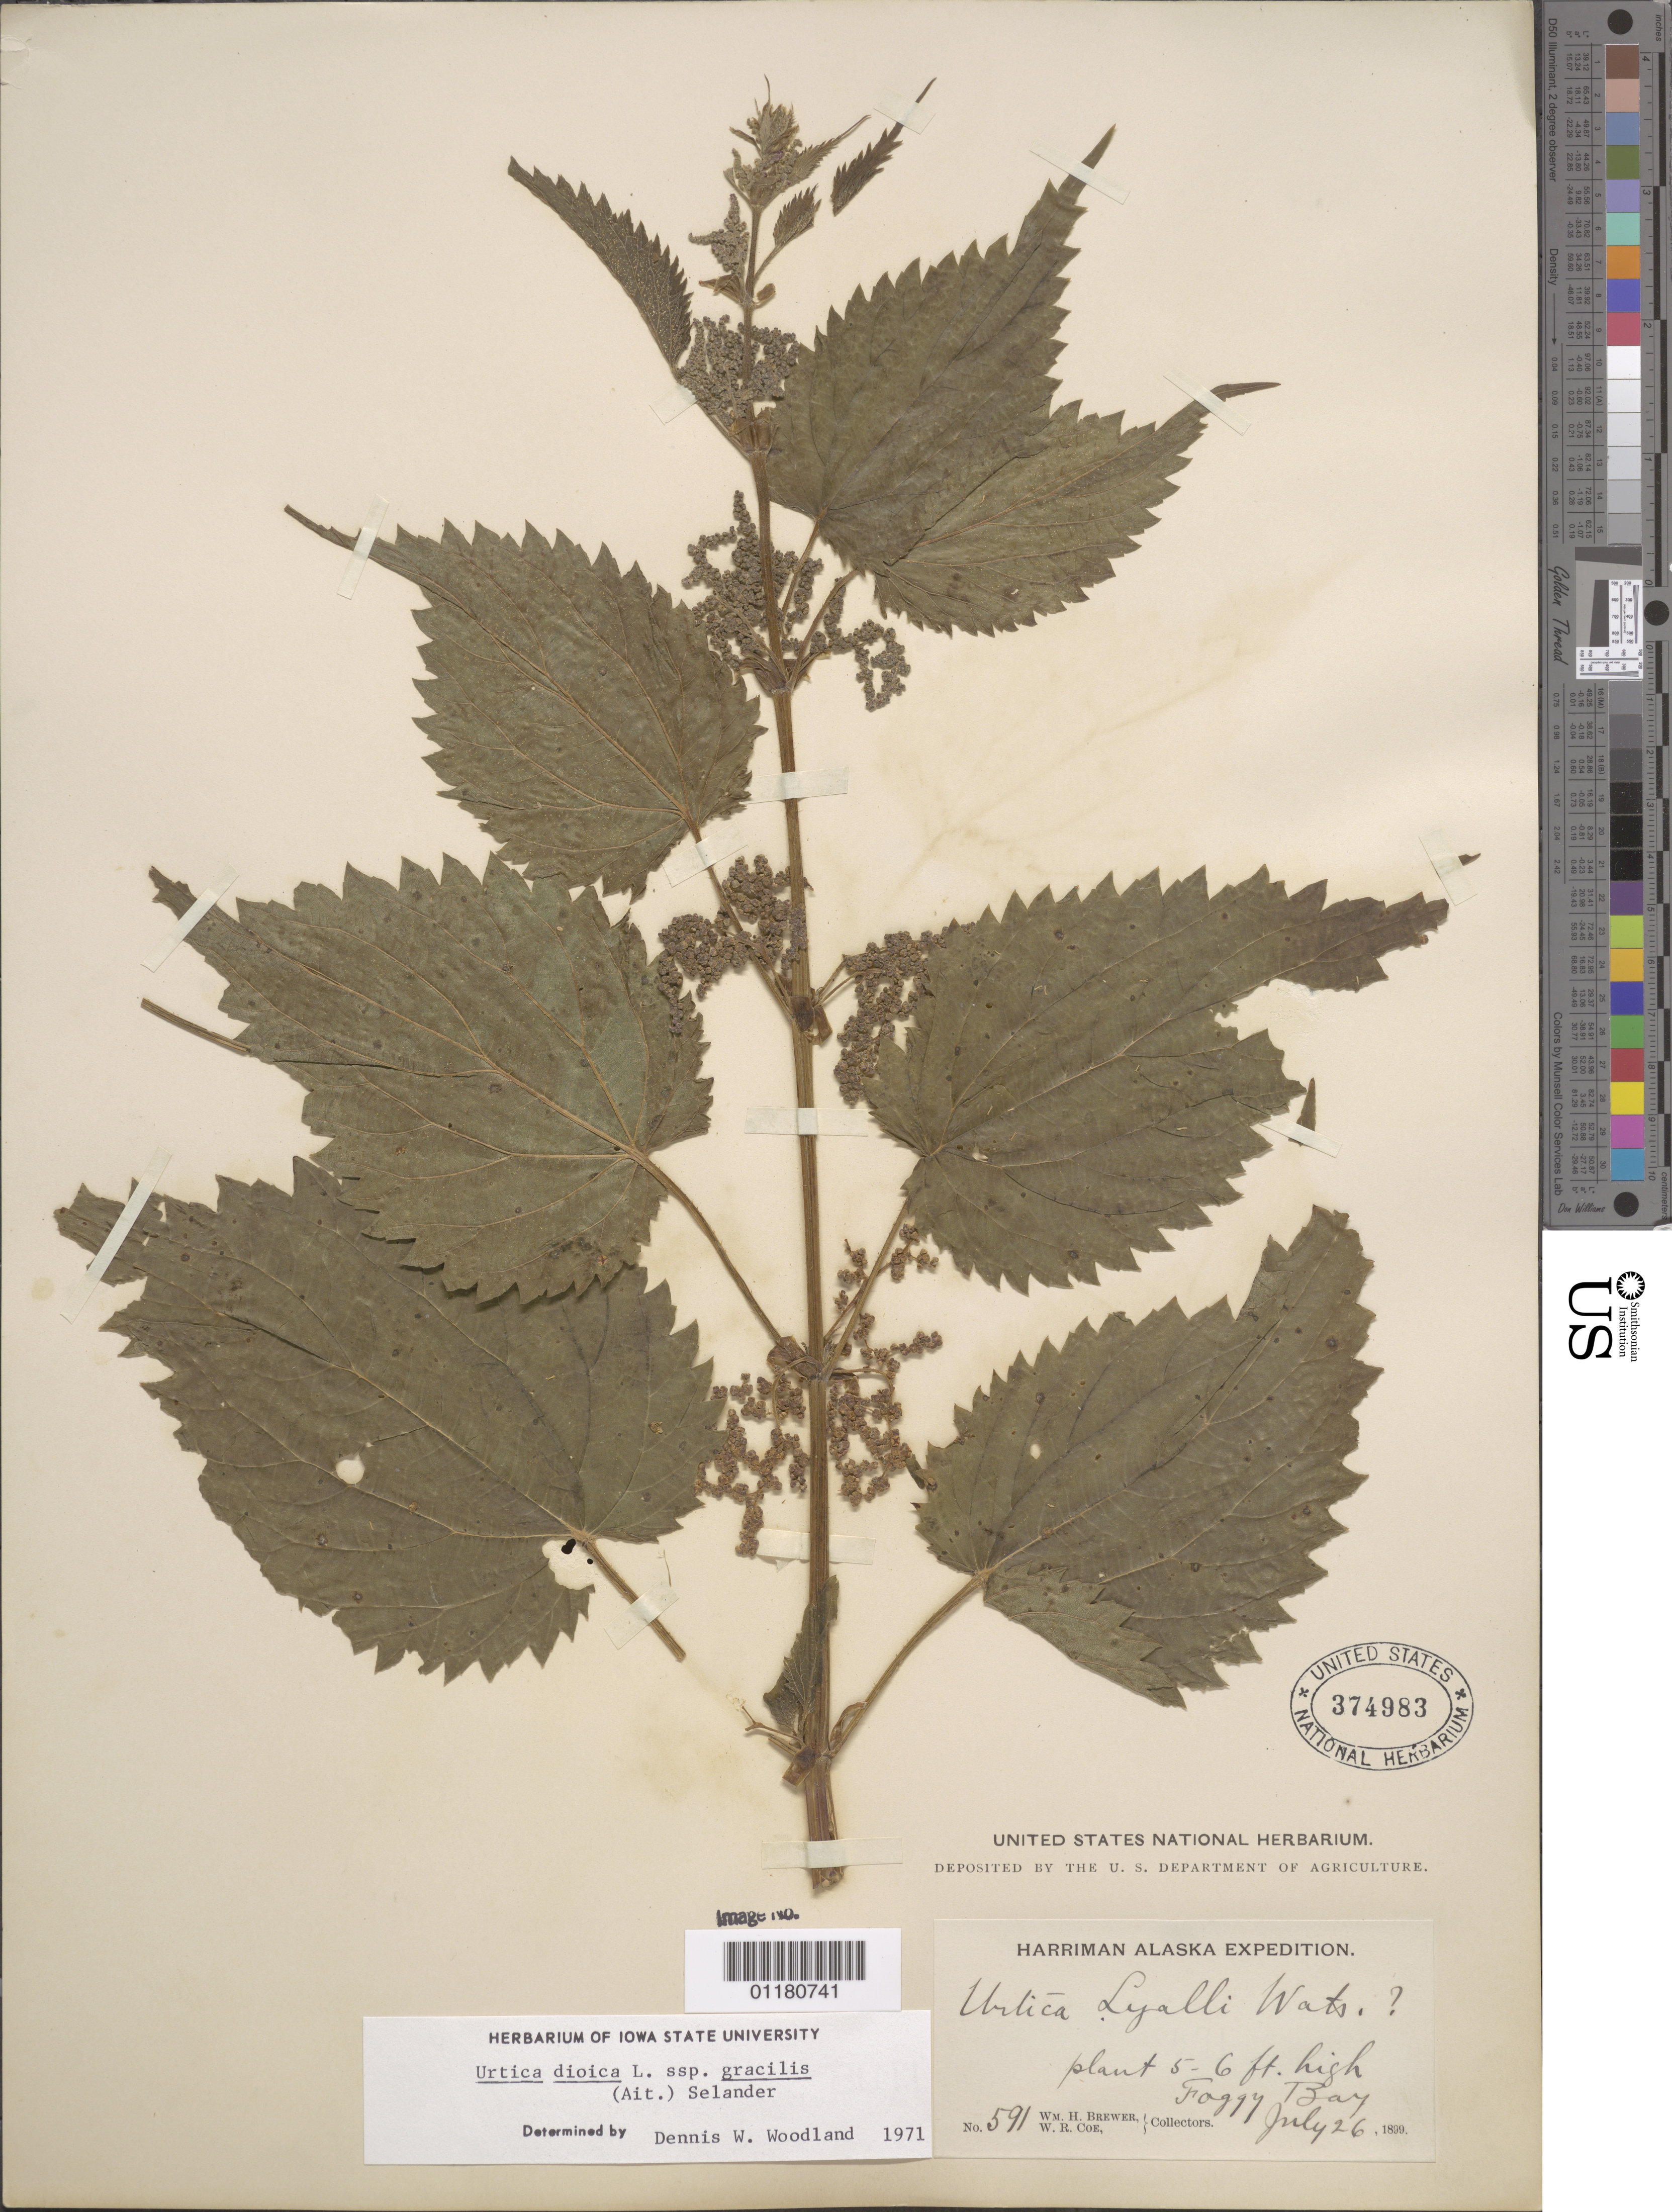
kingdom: Plantae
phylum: Tracheophyta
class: Magnoliopsida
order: Rosales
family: Urticaceae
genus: Urtica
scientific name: Urtica dioica subsp. gracilis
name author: L.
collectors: W. H. Brewer & W. Coe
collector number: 591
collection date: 1899-07-26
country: United States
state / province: Alaska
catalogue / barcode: US 374983